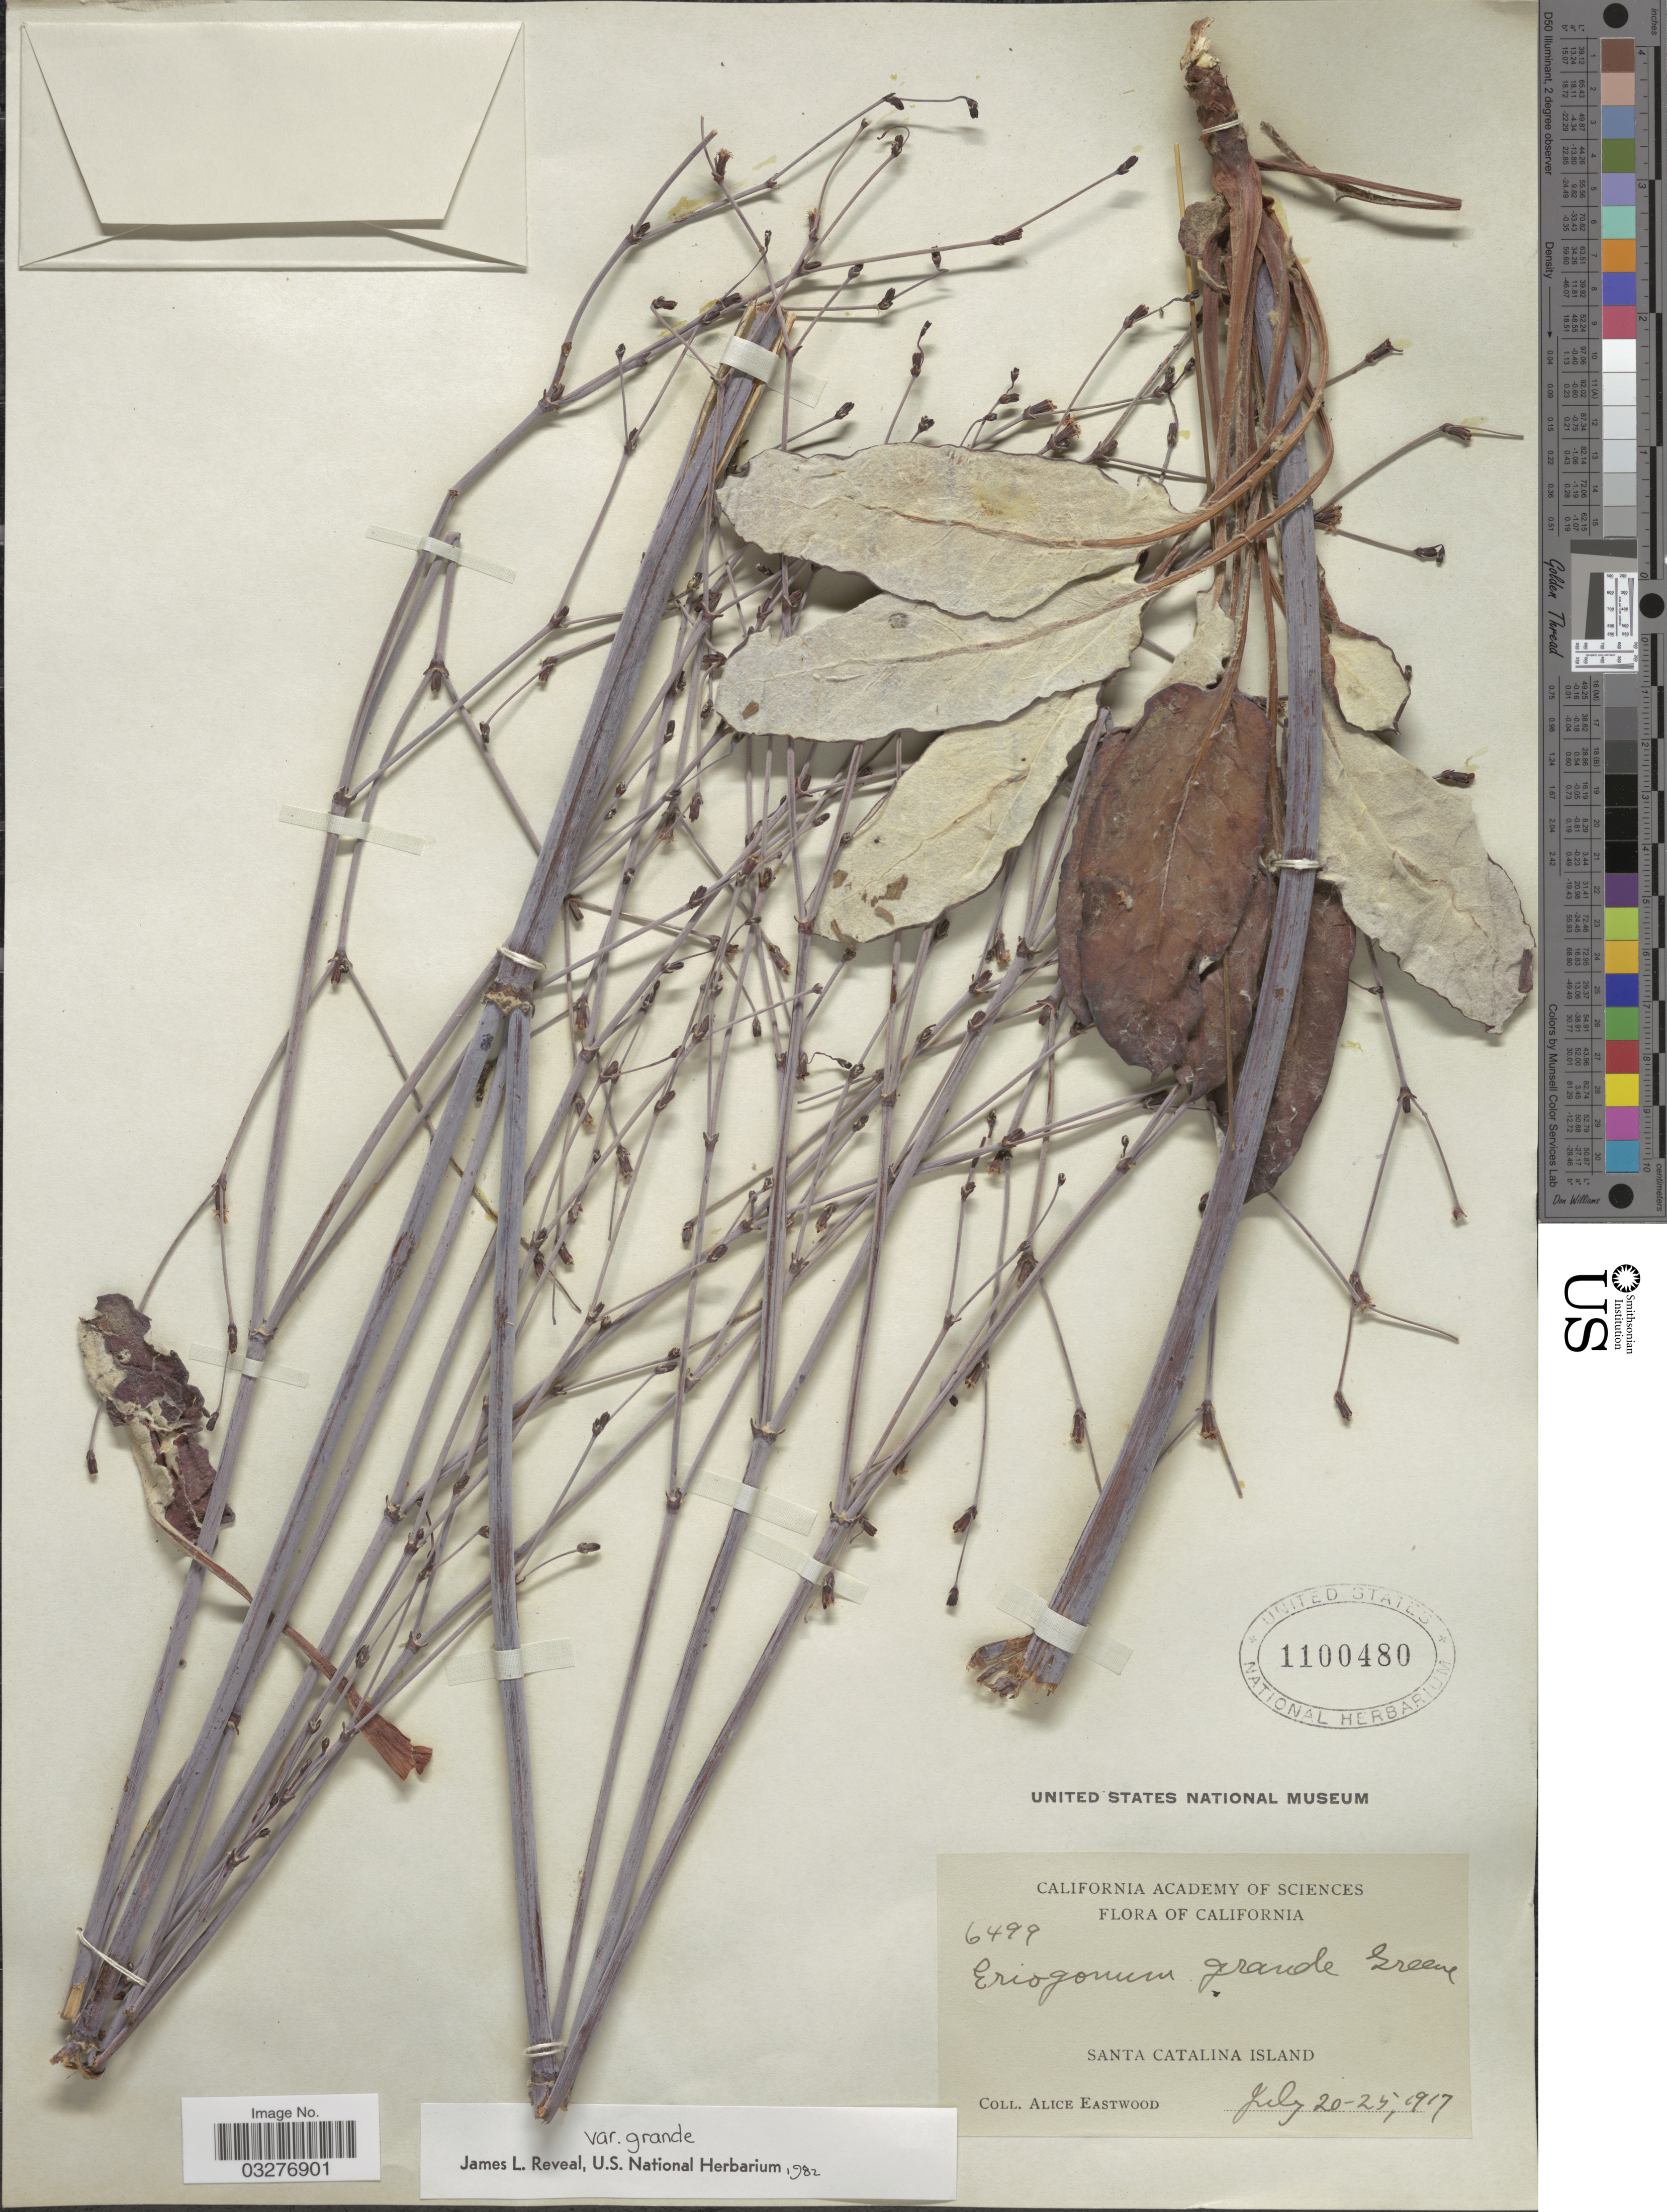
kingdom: Plantae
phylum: Tracheophyta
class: Magnoliopsida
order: Caryophyllales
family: Polygonaceae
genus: Eriogonum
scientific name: Eriogonum grande var. grande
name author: Greene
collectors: A. Eastwood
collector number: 6499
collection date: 1917-07-20/1917-07-25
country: United States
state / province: California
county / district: Los Angeles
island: Santa Catalina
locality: Santa Catalina Island.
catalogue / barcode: US 1100480